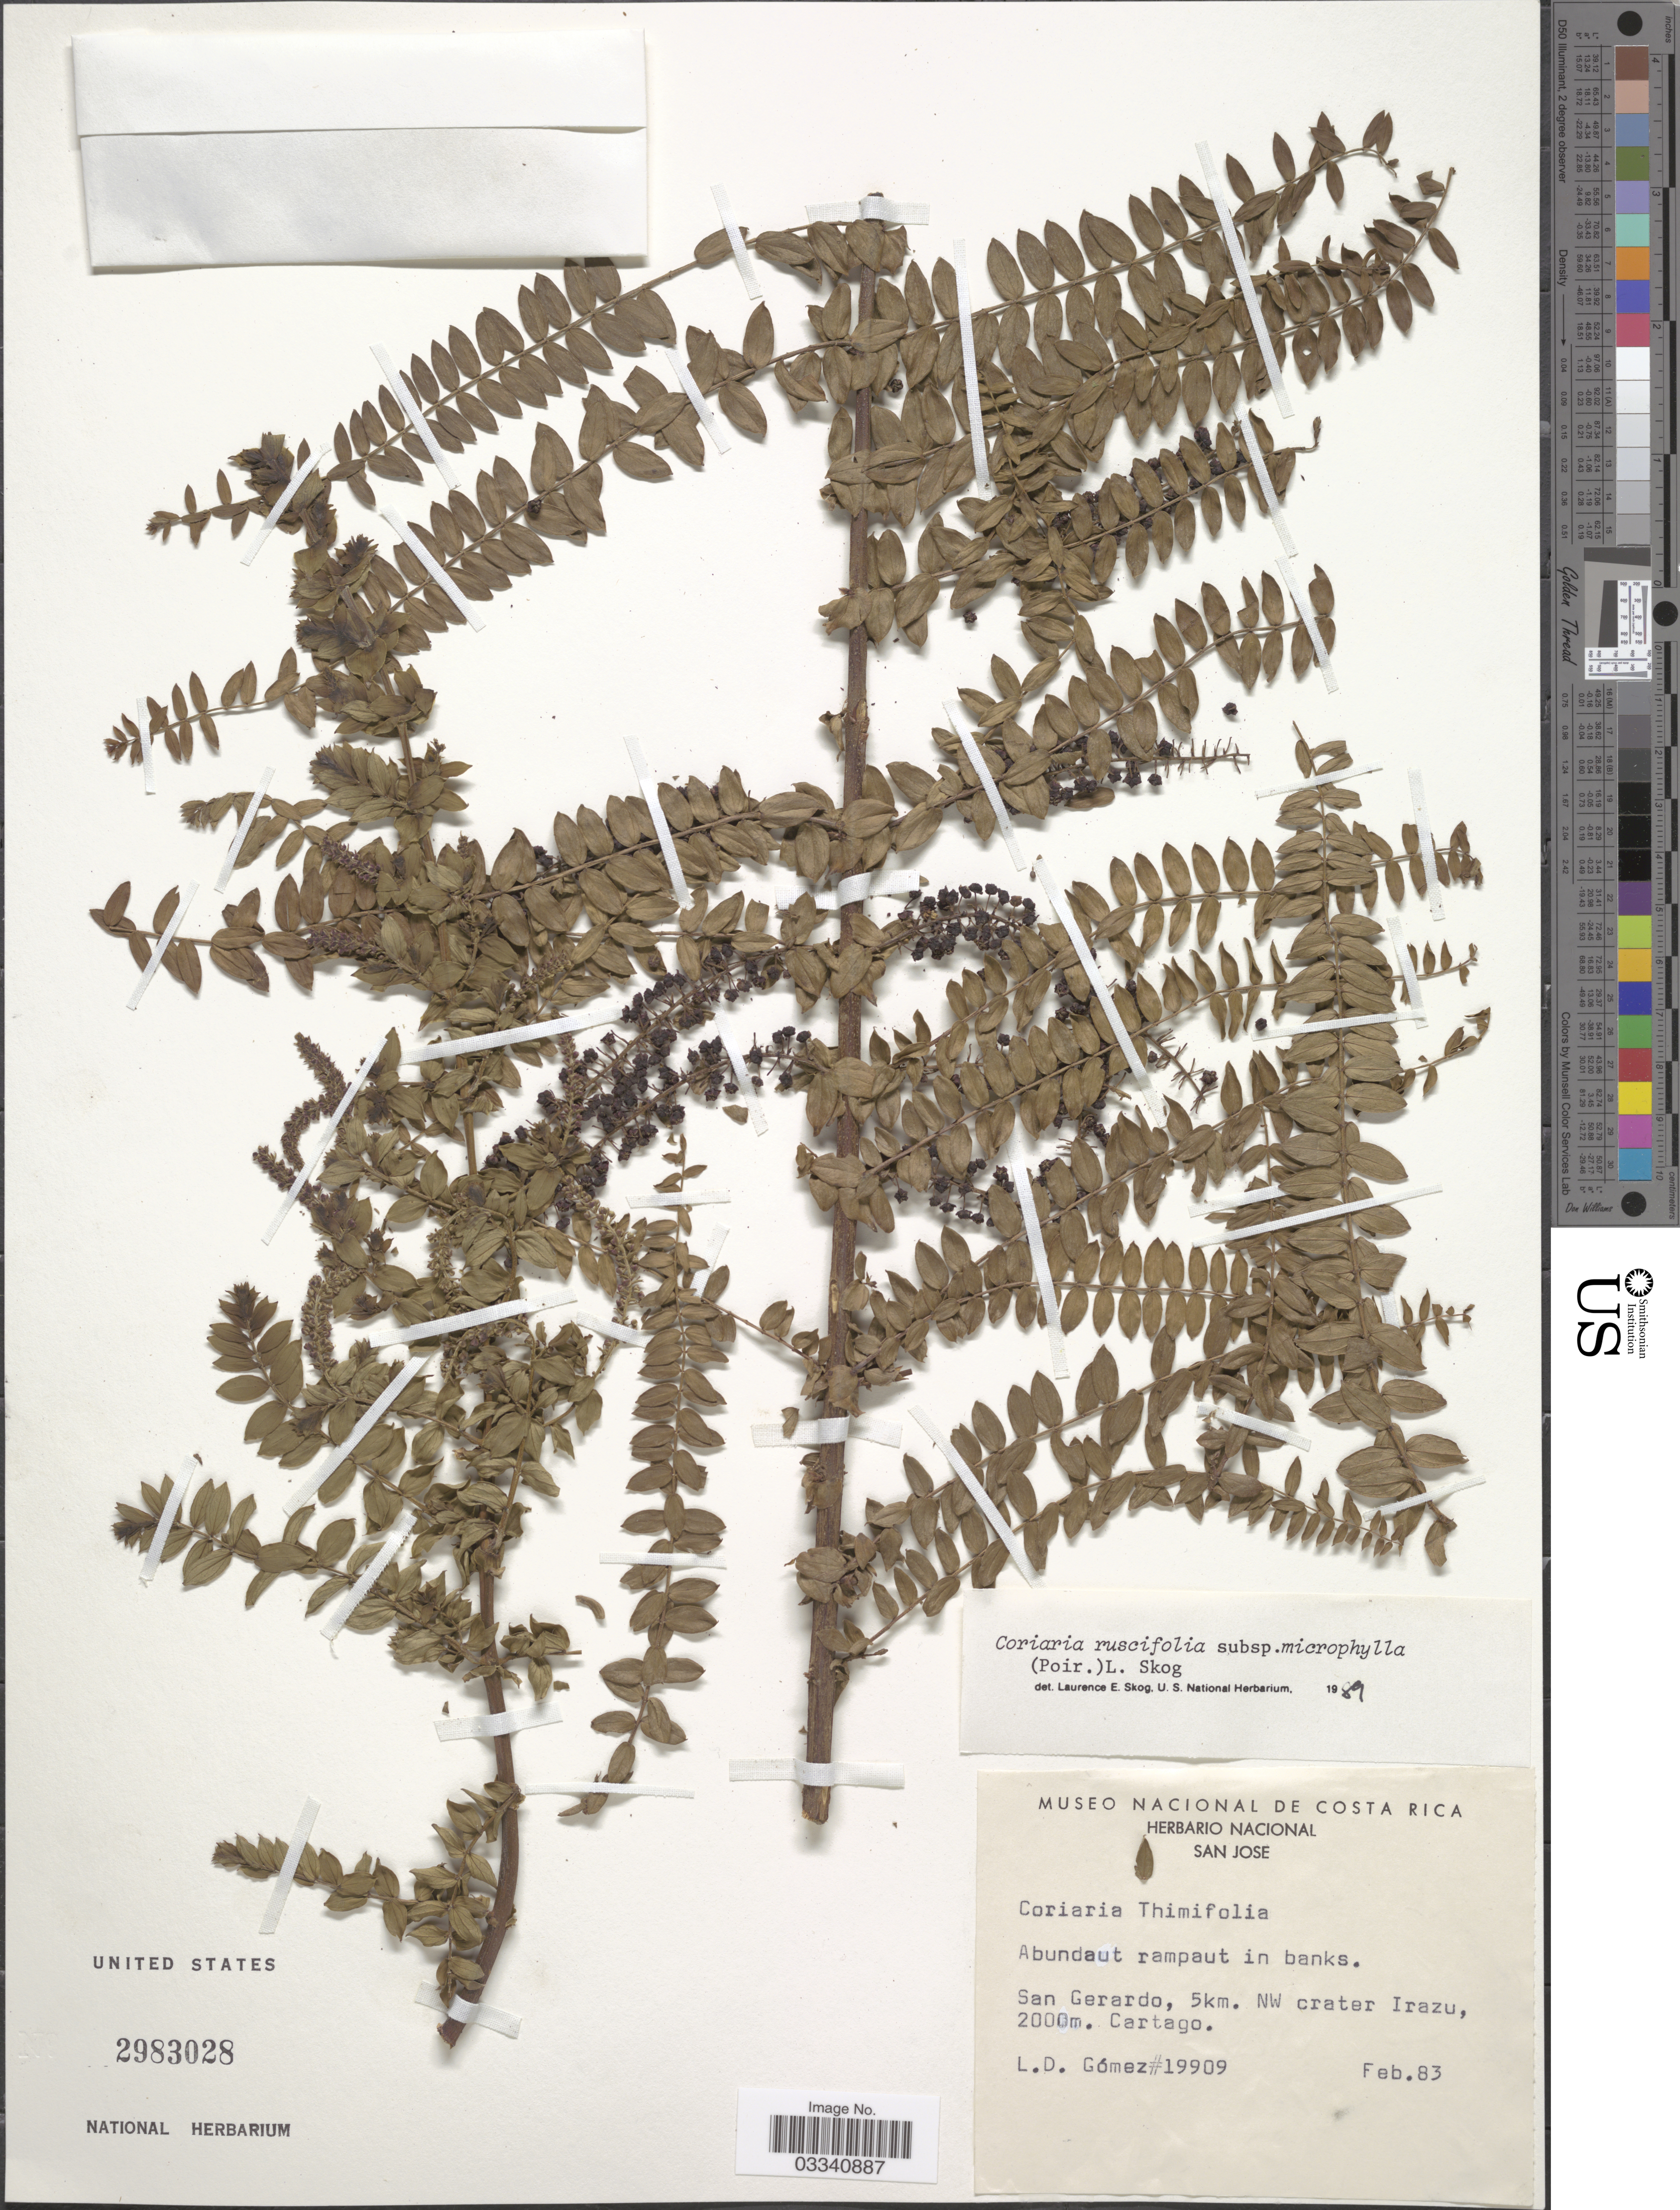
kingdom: Plantae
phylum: Tracheophyta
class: Magnoliopsida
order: Cucurbitales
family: Coriariaceae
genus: Coriaria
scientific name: Coriaria ruscifolia subsp. microphylla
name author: (Poir.) L.E. Skog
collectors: L. D. Gómez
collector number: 19909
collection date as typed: Transcribed d/m/y: /2/83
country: Costa Rica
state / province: Cartago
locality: San Gerardo, 5km. NW crater Irazu.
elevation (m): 2000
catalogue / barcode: US 2983028